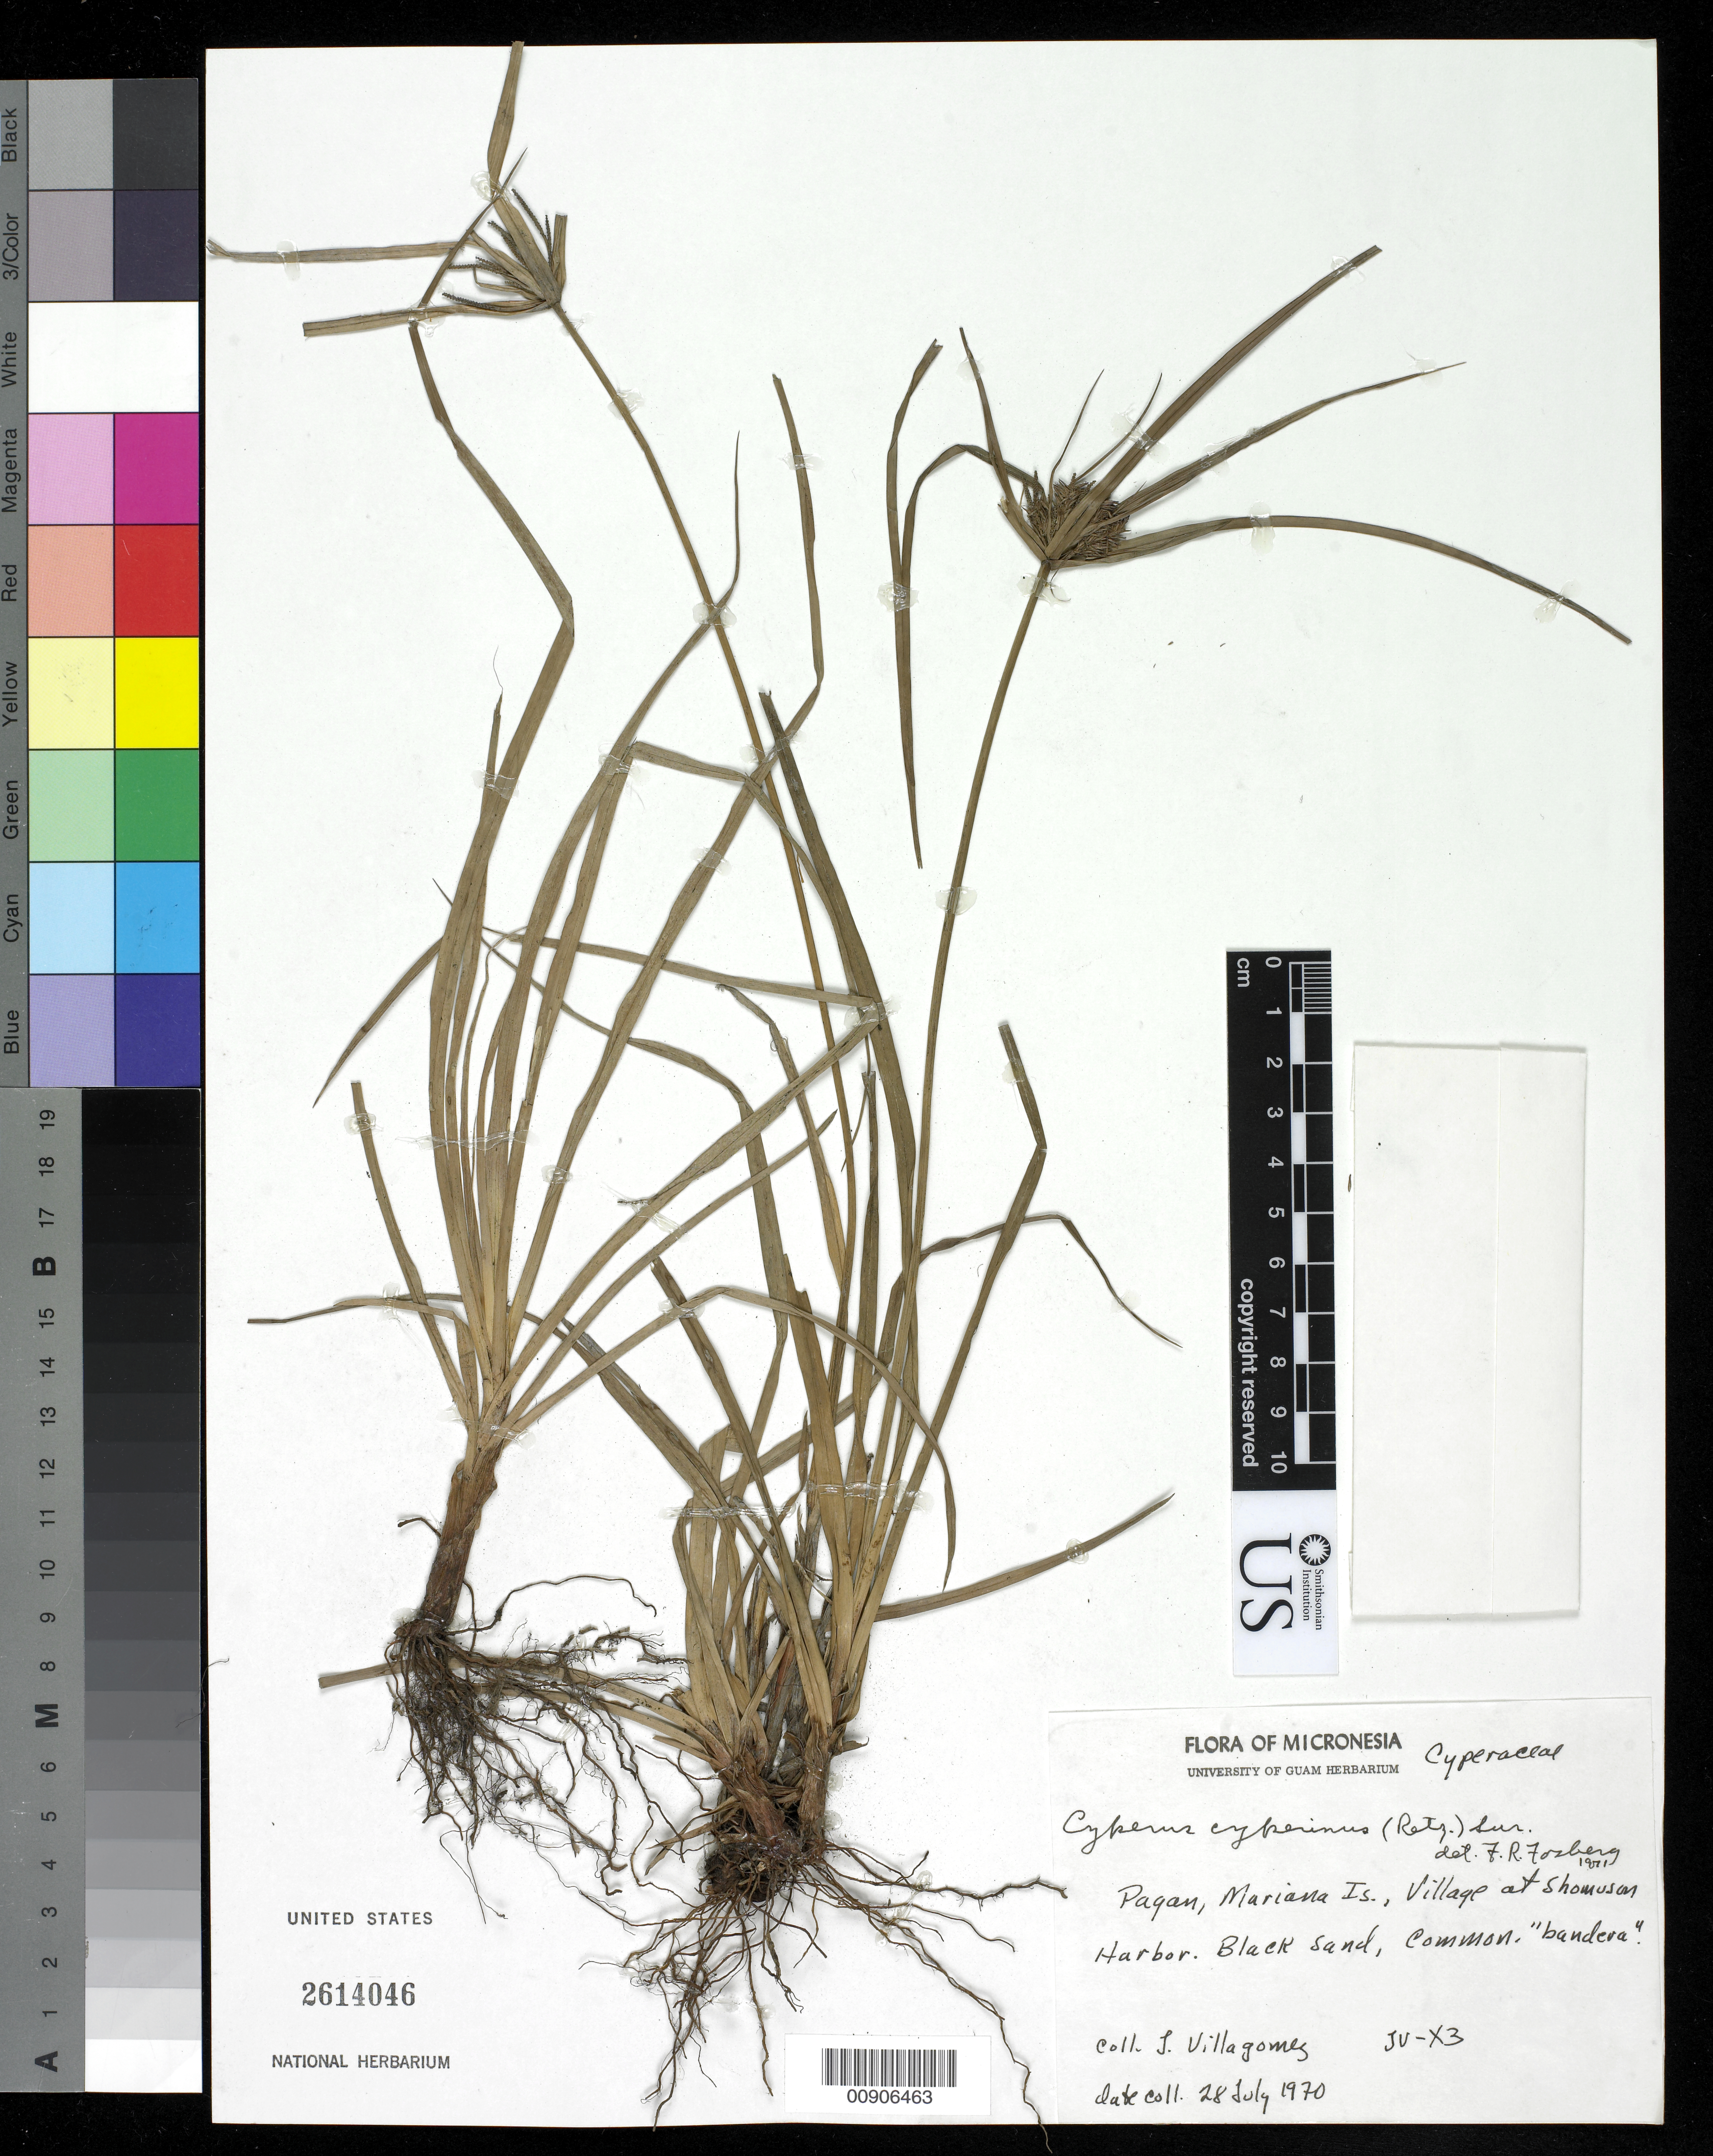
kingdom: Plantae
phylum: Tracheophyta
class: Liliopsida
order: Poales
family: Cyperaceae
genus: Cyperus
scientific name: Cyperus cyperinus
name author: (Retz.) Valck. Sur.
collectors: J. Villagomes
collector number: JV-X3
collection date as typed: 28 Jul 1970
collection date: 1970-07-28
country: Northern Mariana Islands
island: Pagan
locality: Village at Shomusan Harbor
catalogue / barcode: US 2614046